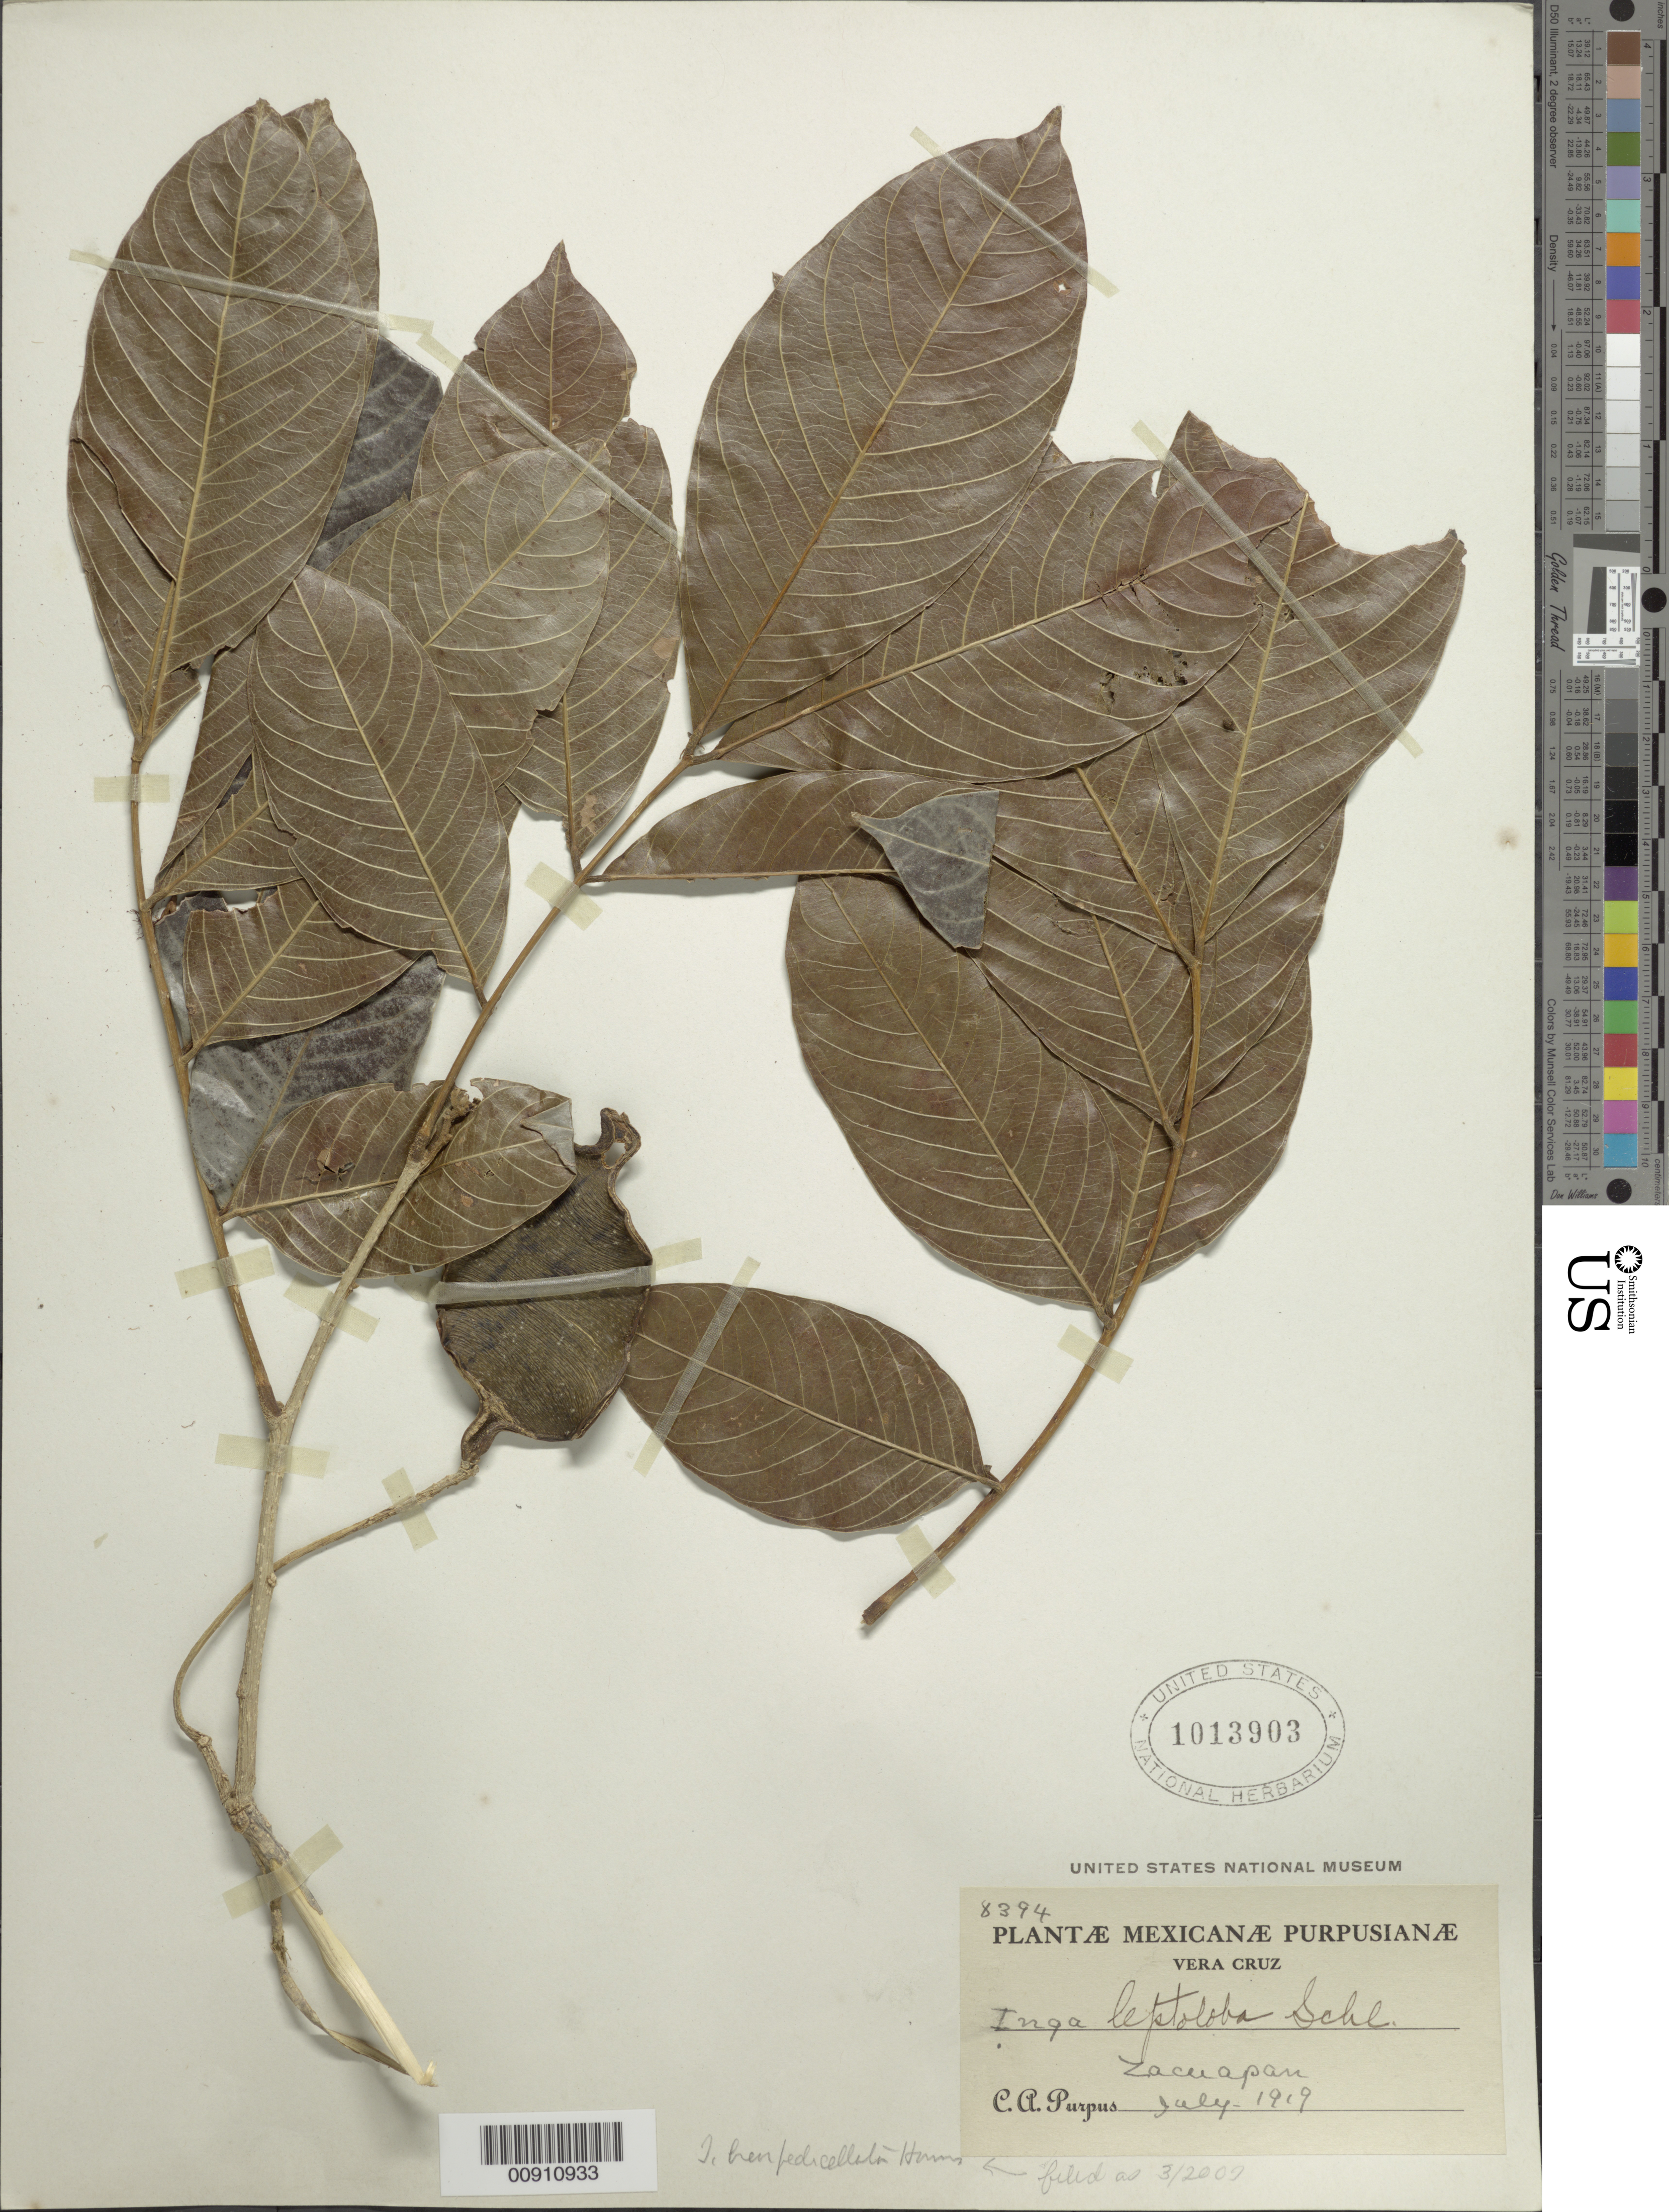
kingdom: Plantae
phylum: Tracheophyta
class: Magnoliopsida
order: Fabales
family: Fabaceae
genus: Inga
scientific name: Inga acrocephala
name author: Steud.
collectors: C. A. Purpus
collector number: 8394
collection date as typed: Jul 1919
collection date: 1919-07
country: Mexico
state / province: Veracruz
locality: Zacuapan, Veracruz.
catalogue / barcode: US 1013903